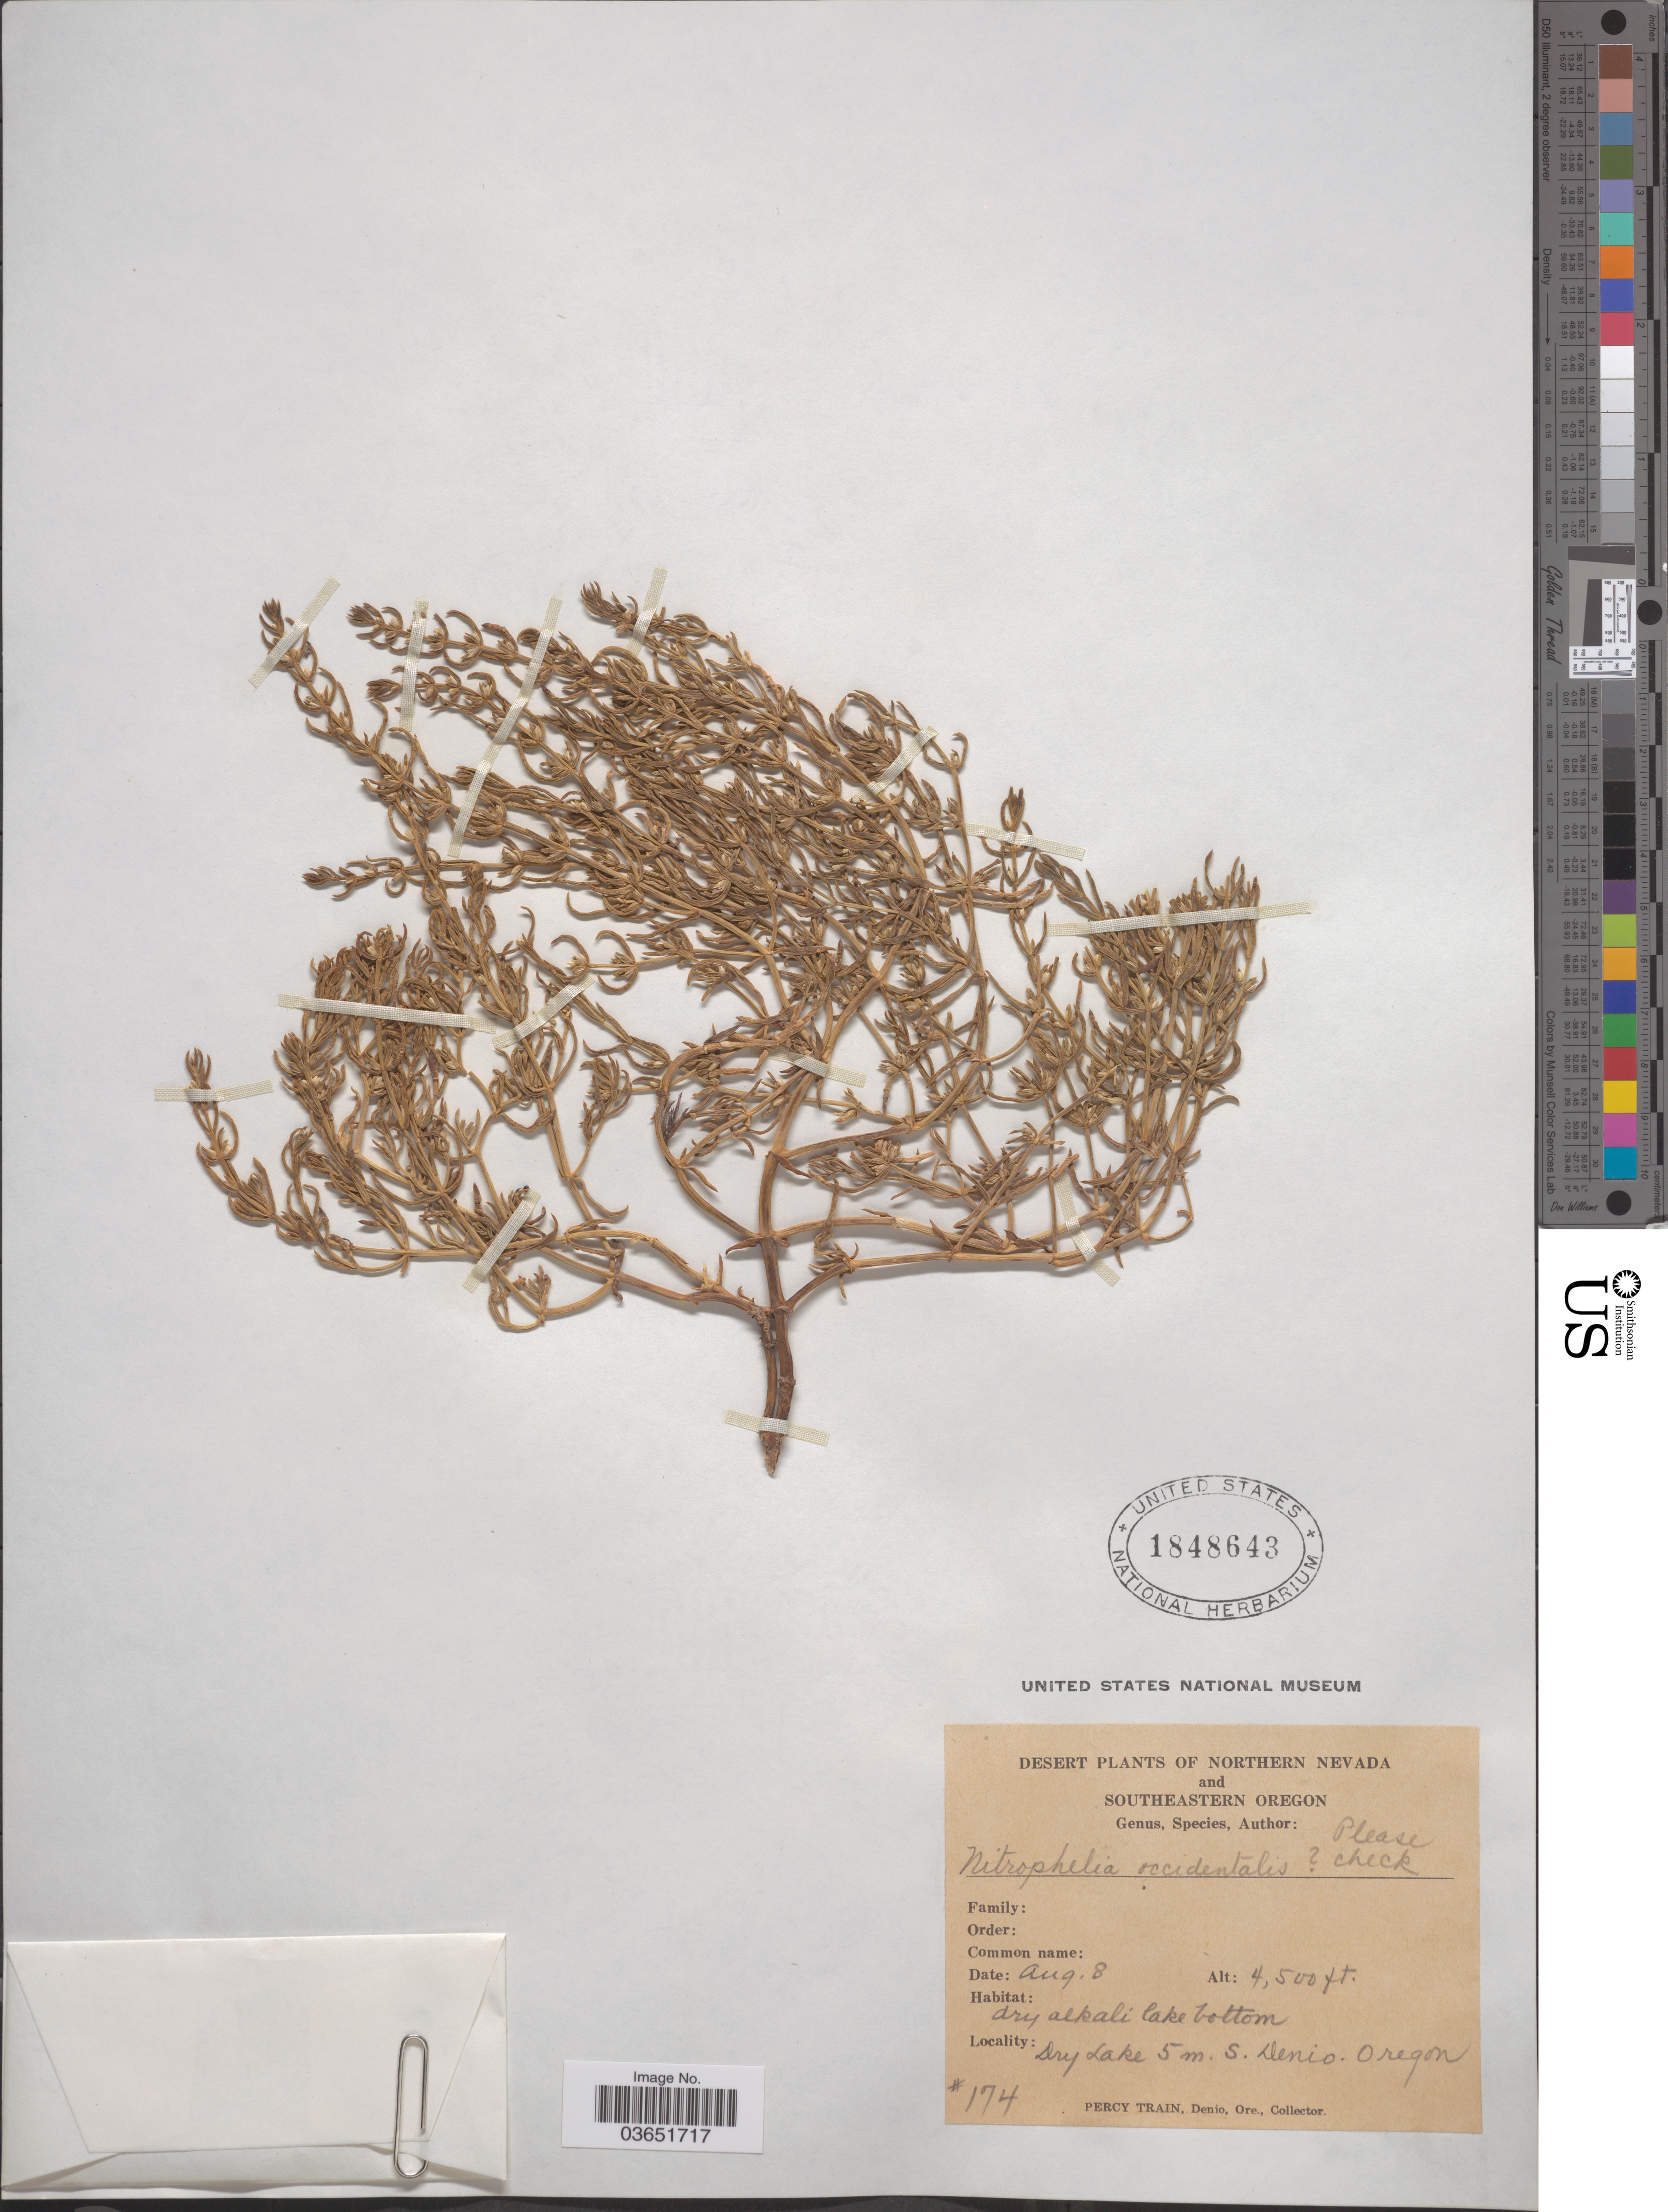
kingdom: Plantae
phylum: Tracheophyta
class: Magnoliopsida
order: Caryophyllales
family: Amaranthaceae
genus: Nitrophila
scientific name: Nitrophila occidentalis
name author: (Moq.) S. Watson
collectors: P. Train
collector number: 174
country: United States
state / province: Oregon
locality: Desert. Dry Lake 5 m. S. Denio. Southeastern Oregon.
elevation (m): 1372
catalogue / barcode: US 1848643